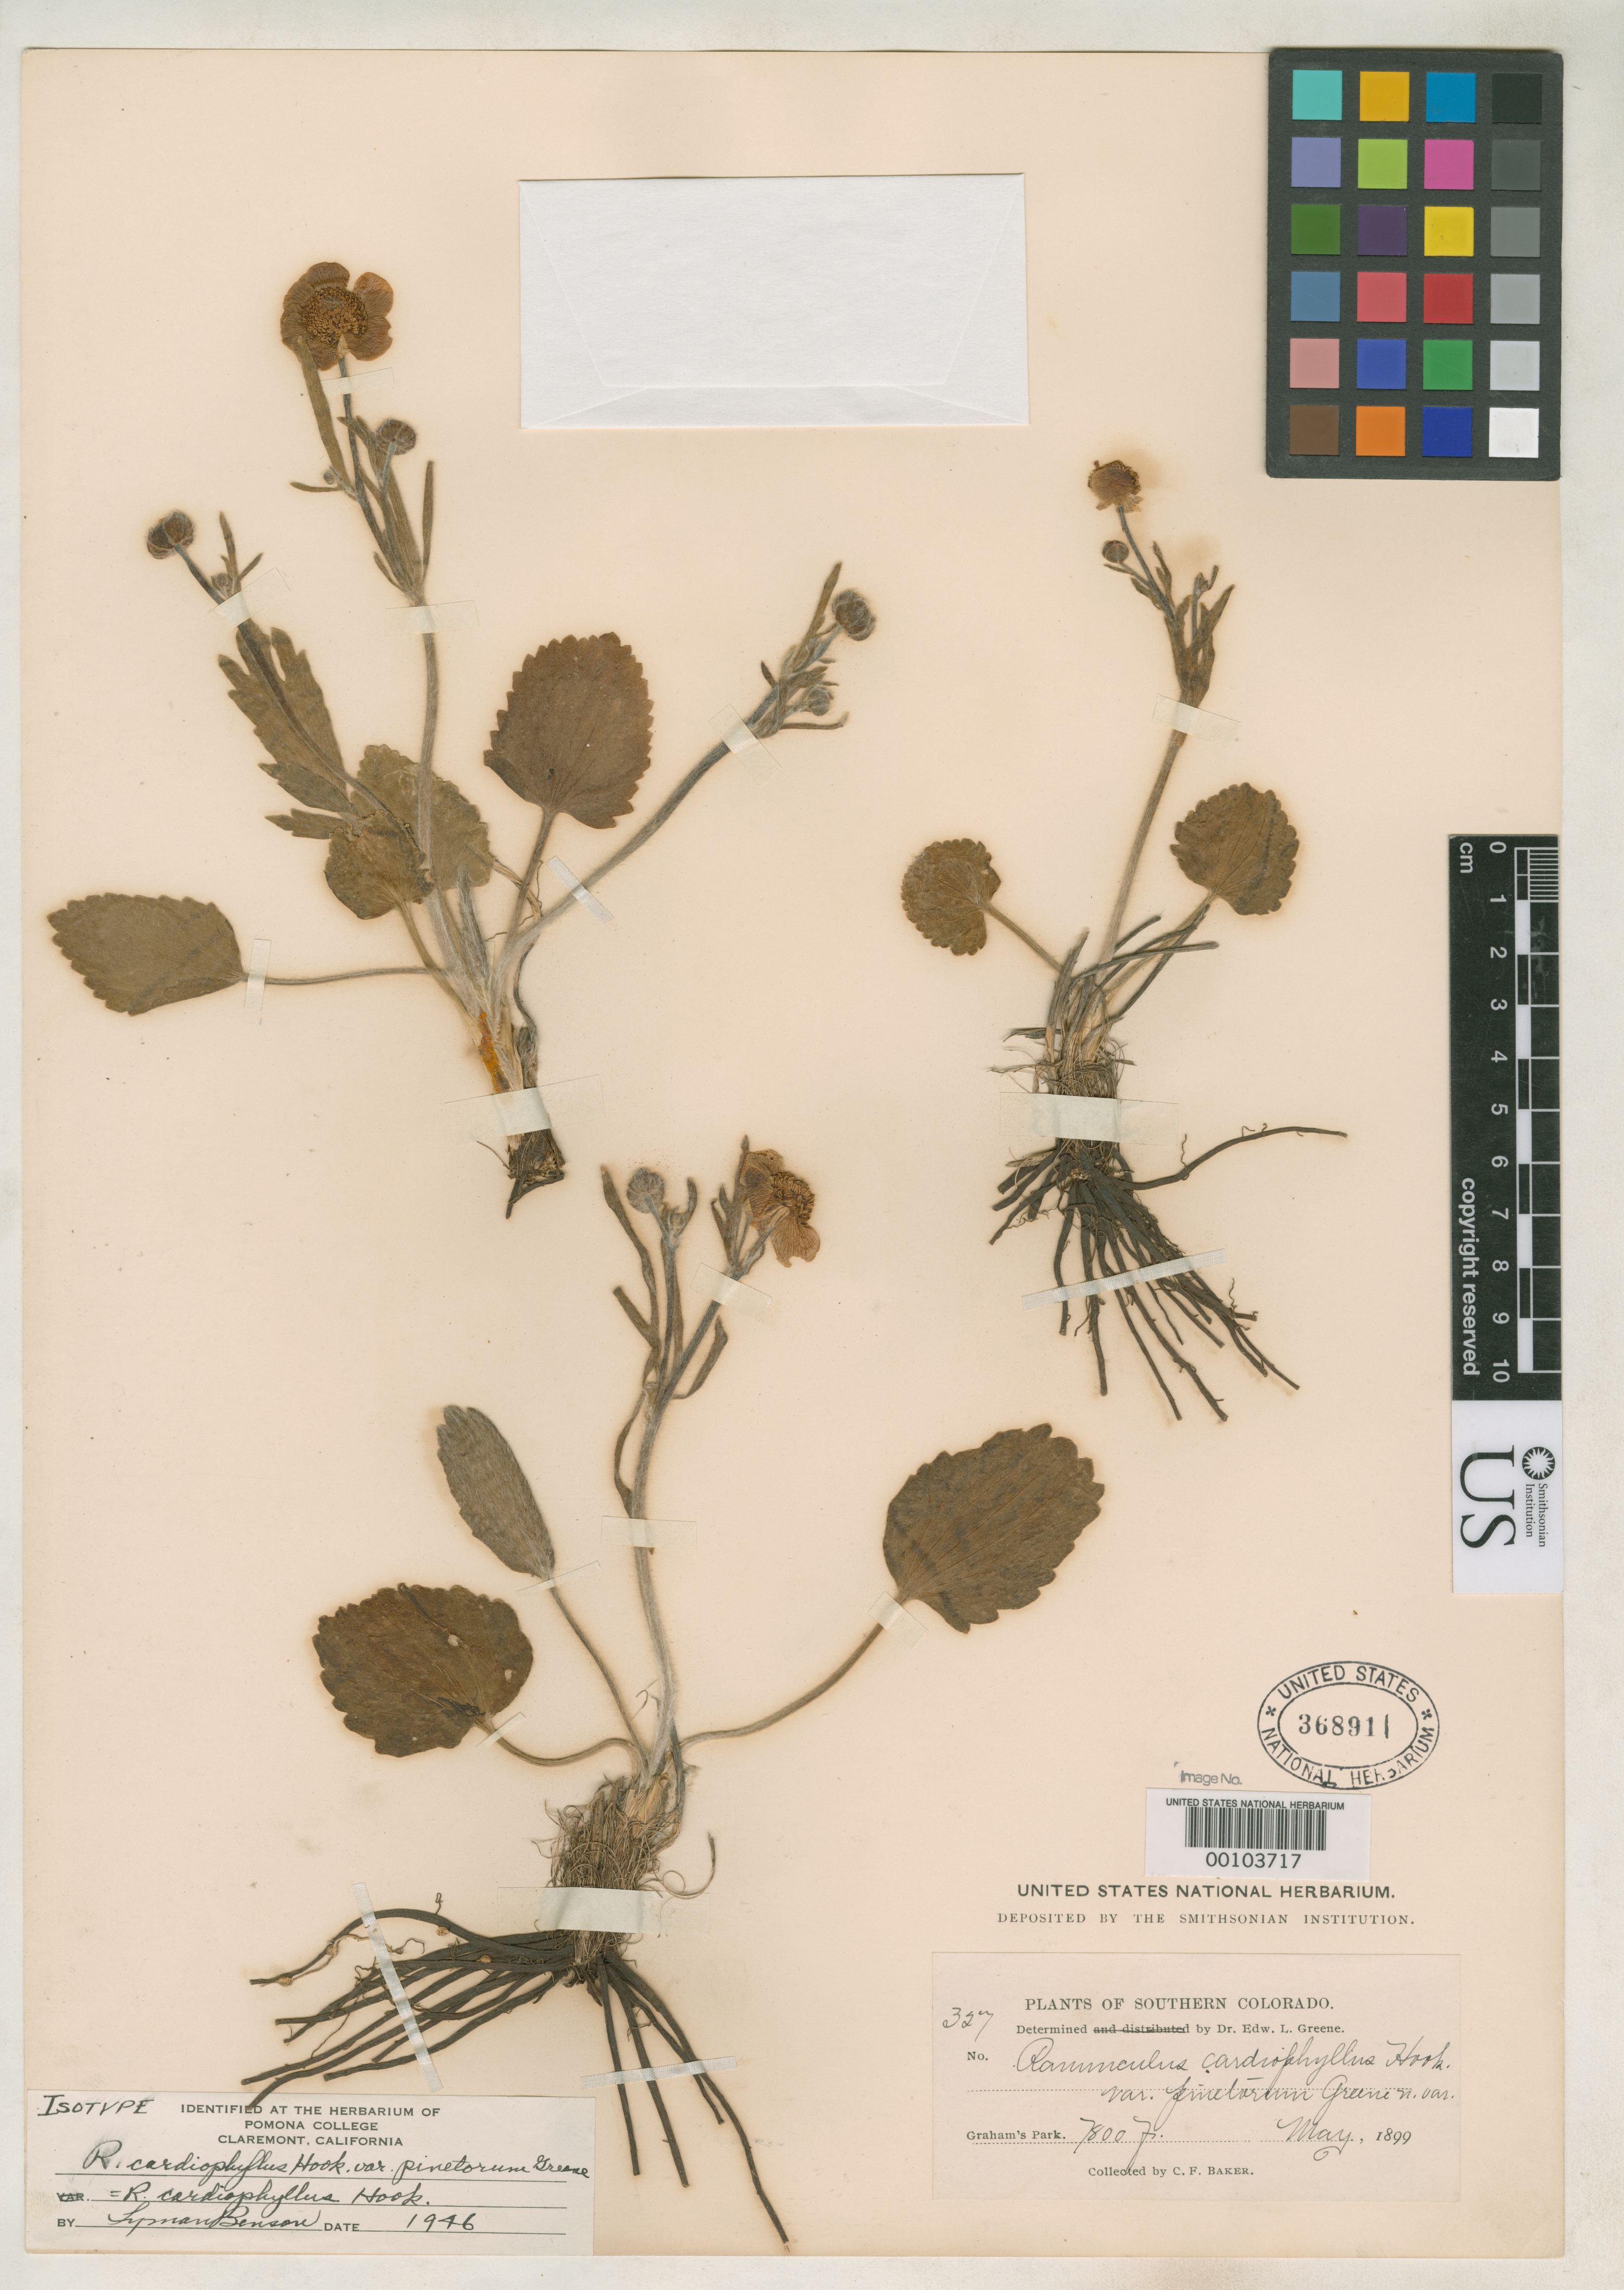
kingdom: Plantae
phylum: Tracheophyta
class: Magnoliopsida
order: Ranunculales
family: Ranunculaceae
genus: Ranunculus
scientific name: Ranunculus cardiophyllus var. pinetorum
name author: Greene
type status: Isotype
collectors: C. F. Baker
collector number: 327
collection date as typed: May 1899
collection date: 1899-05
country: United States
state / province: Colorado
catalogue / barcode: US 368911